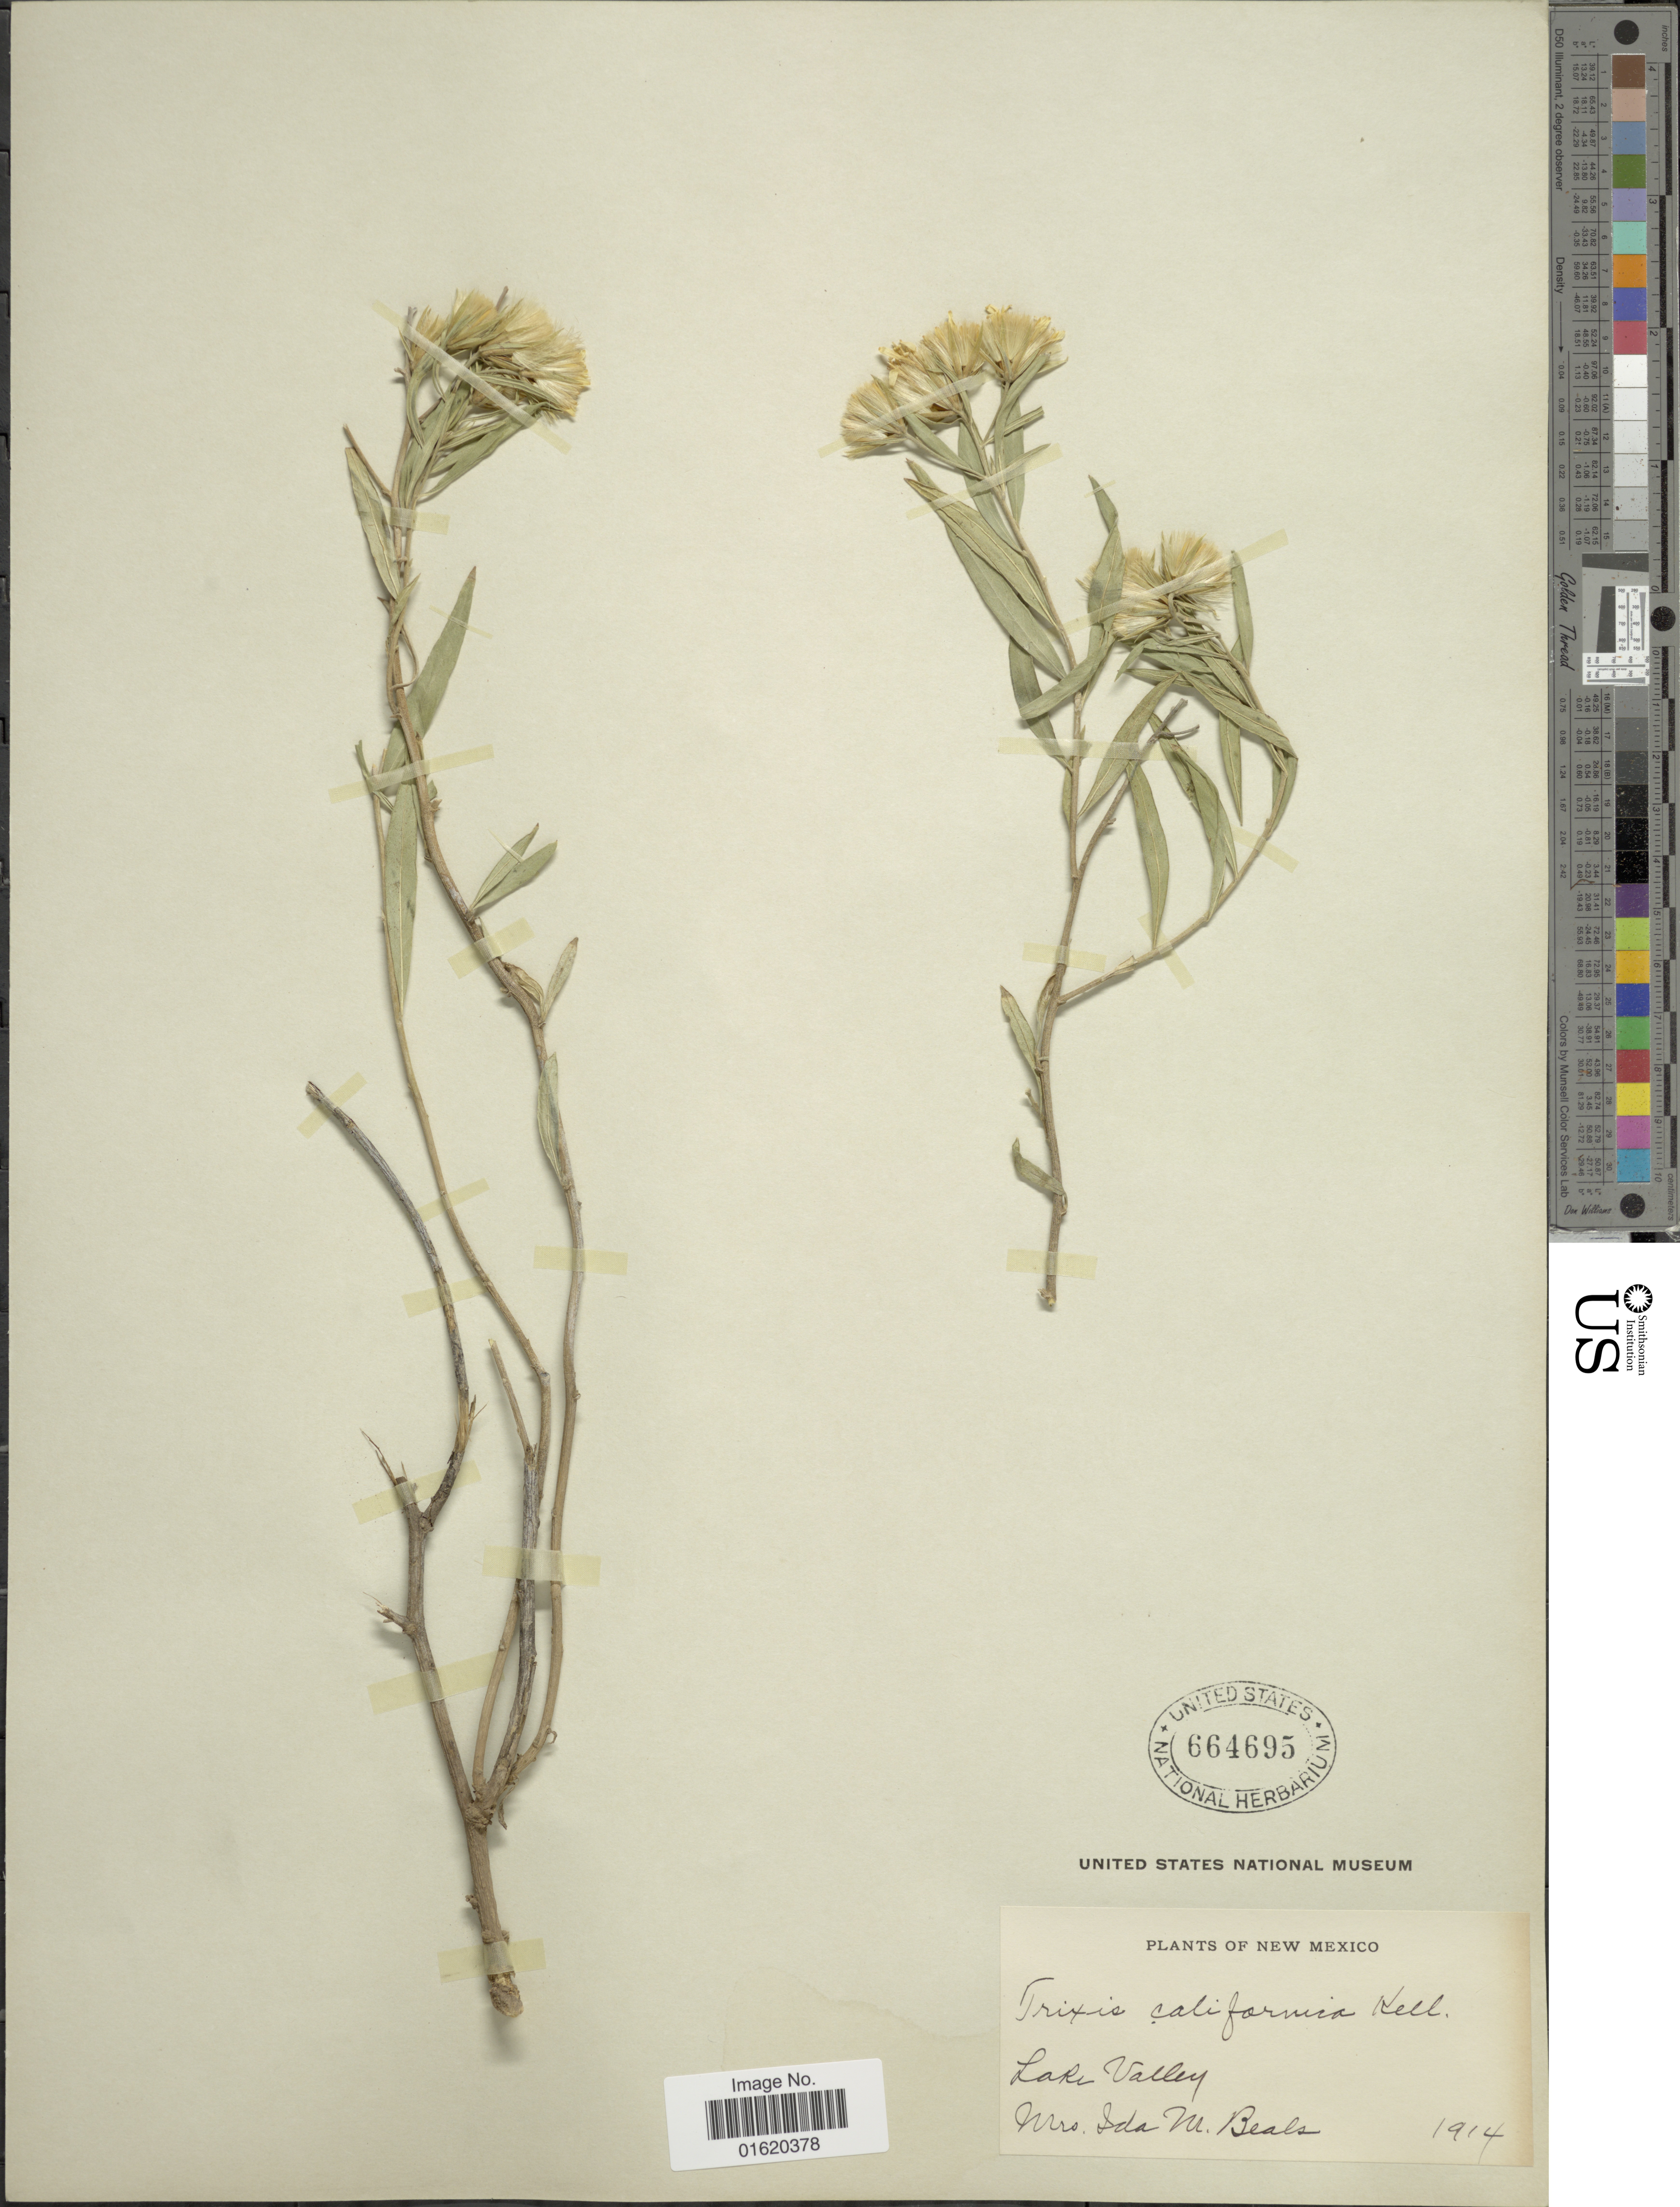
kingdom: Plantae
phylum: Tracheophyta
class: Magnoliopsida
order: Asterales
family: Asteraceae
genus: Trixis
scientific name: Trixis californica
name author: Kellogg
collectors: I. M. Beals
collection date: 1914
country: United States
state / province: New Mexico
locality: Lake Valley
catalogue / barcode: US 664695